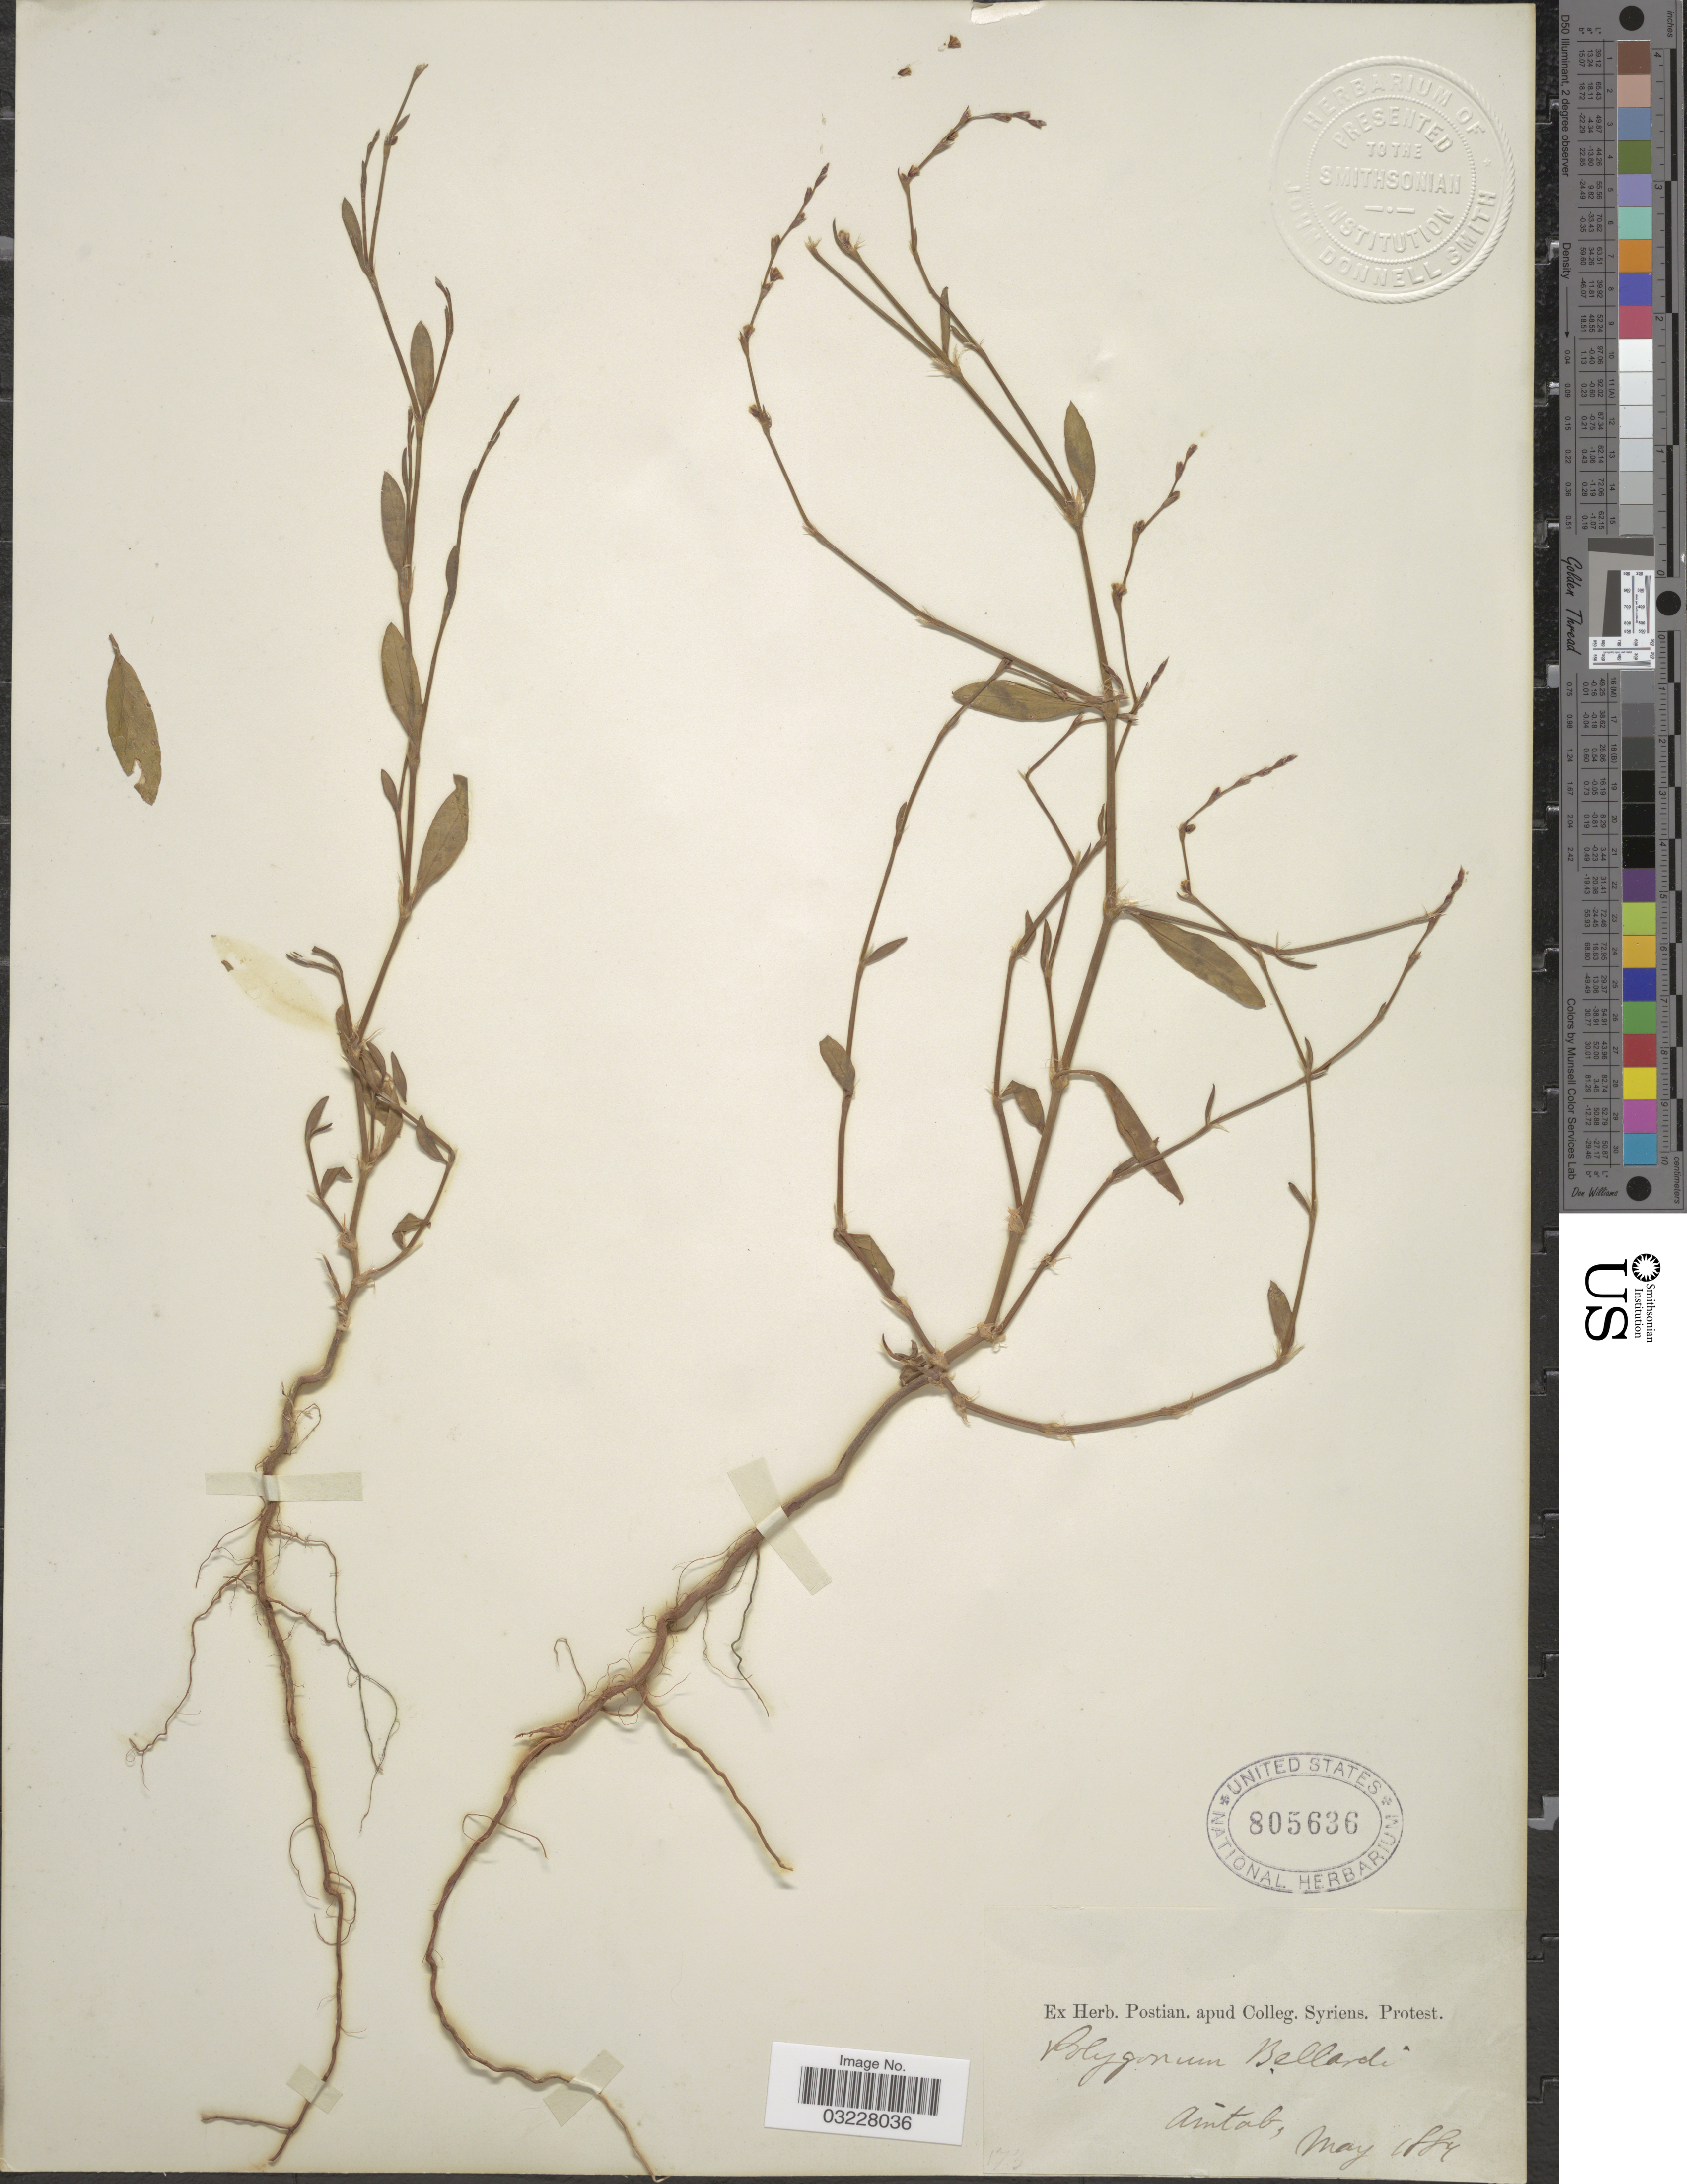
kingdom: Plantae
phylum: Tracheophyta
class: Magnoliopsida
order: Caryophyllales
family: Polygonaceae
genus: Polygonum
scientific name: Polygonum bellardii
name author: All.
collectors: ex herb. Postian. apud Colleg. Syriens. Protest. USE "Fannie P. A. Shepard" (10308853) AS PRIMARY COLLECTOR INSTEAD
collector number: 173?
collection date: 1884-05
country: Turkey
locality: Aintab.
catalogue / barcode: US 805636